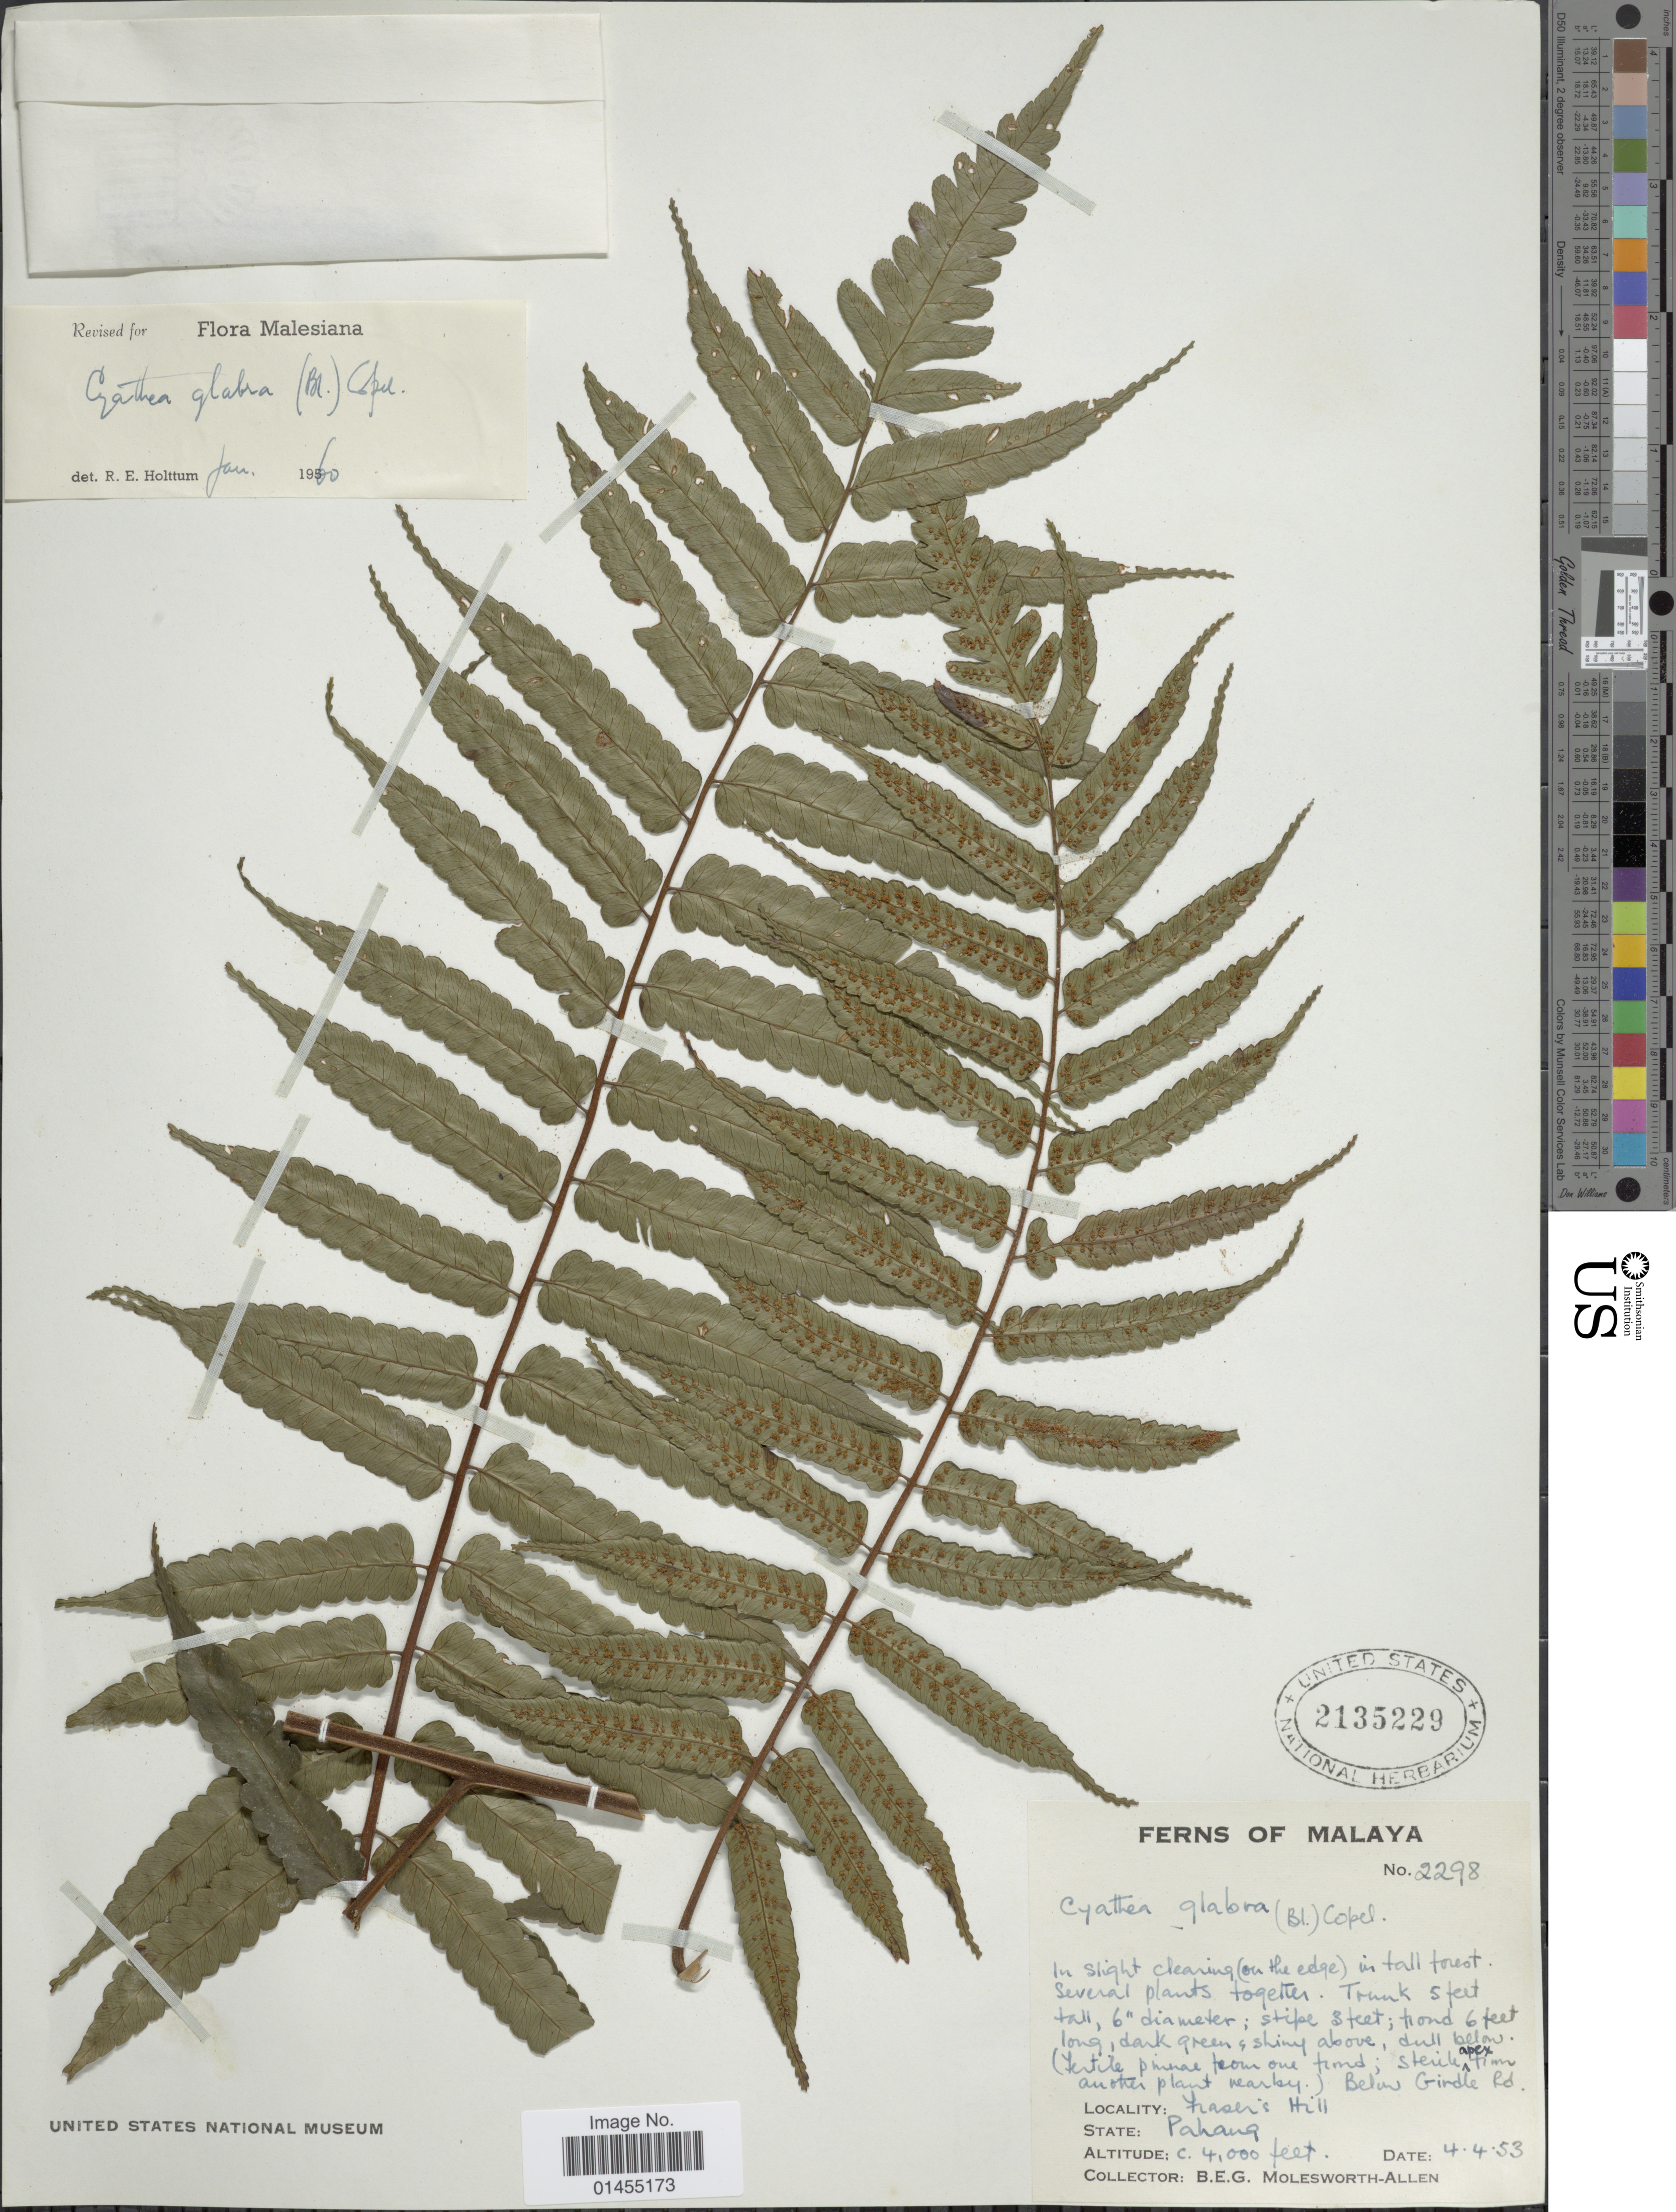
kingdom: Plantae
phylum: Tracheophyta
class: Polypodiopsida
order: Cyatheales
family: Cyatheaceae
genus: Alsophila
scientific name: Alsophila glabra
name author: (Blume) Hook.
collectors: B. E. G. Molesworth-Allen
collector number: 2298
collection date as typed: Transcribed d/m/y: 4/4/53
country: Malaysia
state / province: Pahang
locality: Malaya, Frasers HIll.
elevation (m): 1219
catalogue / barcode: US 2135229